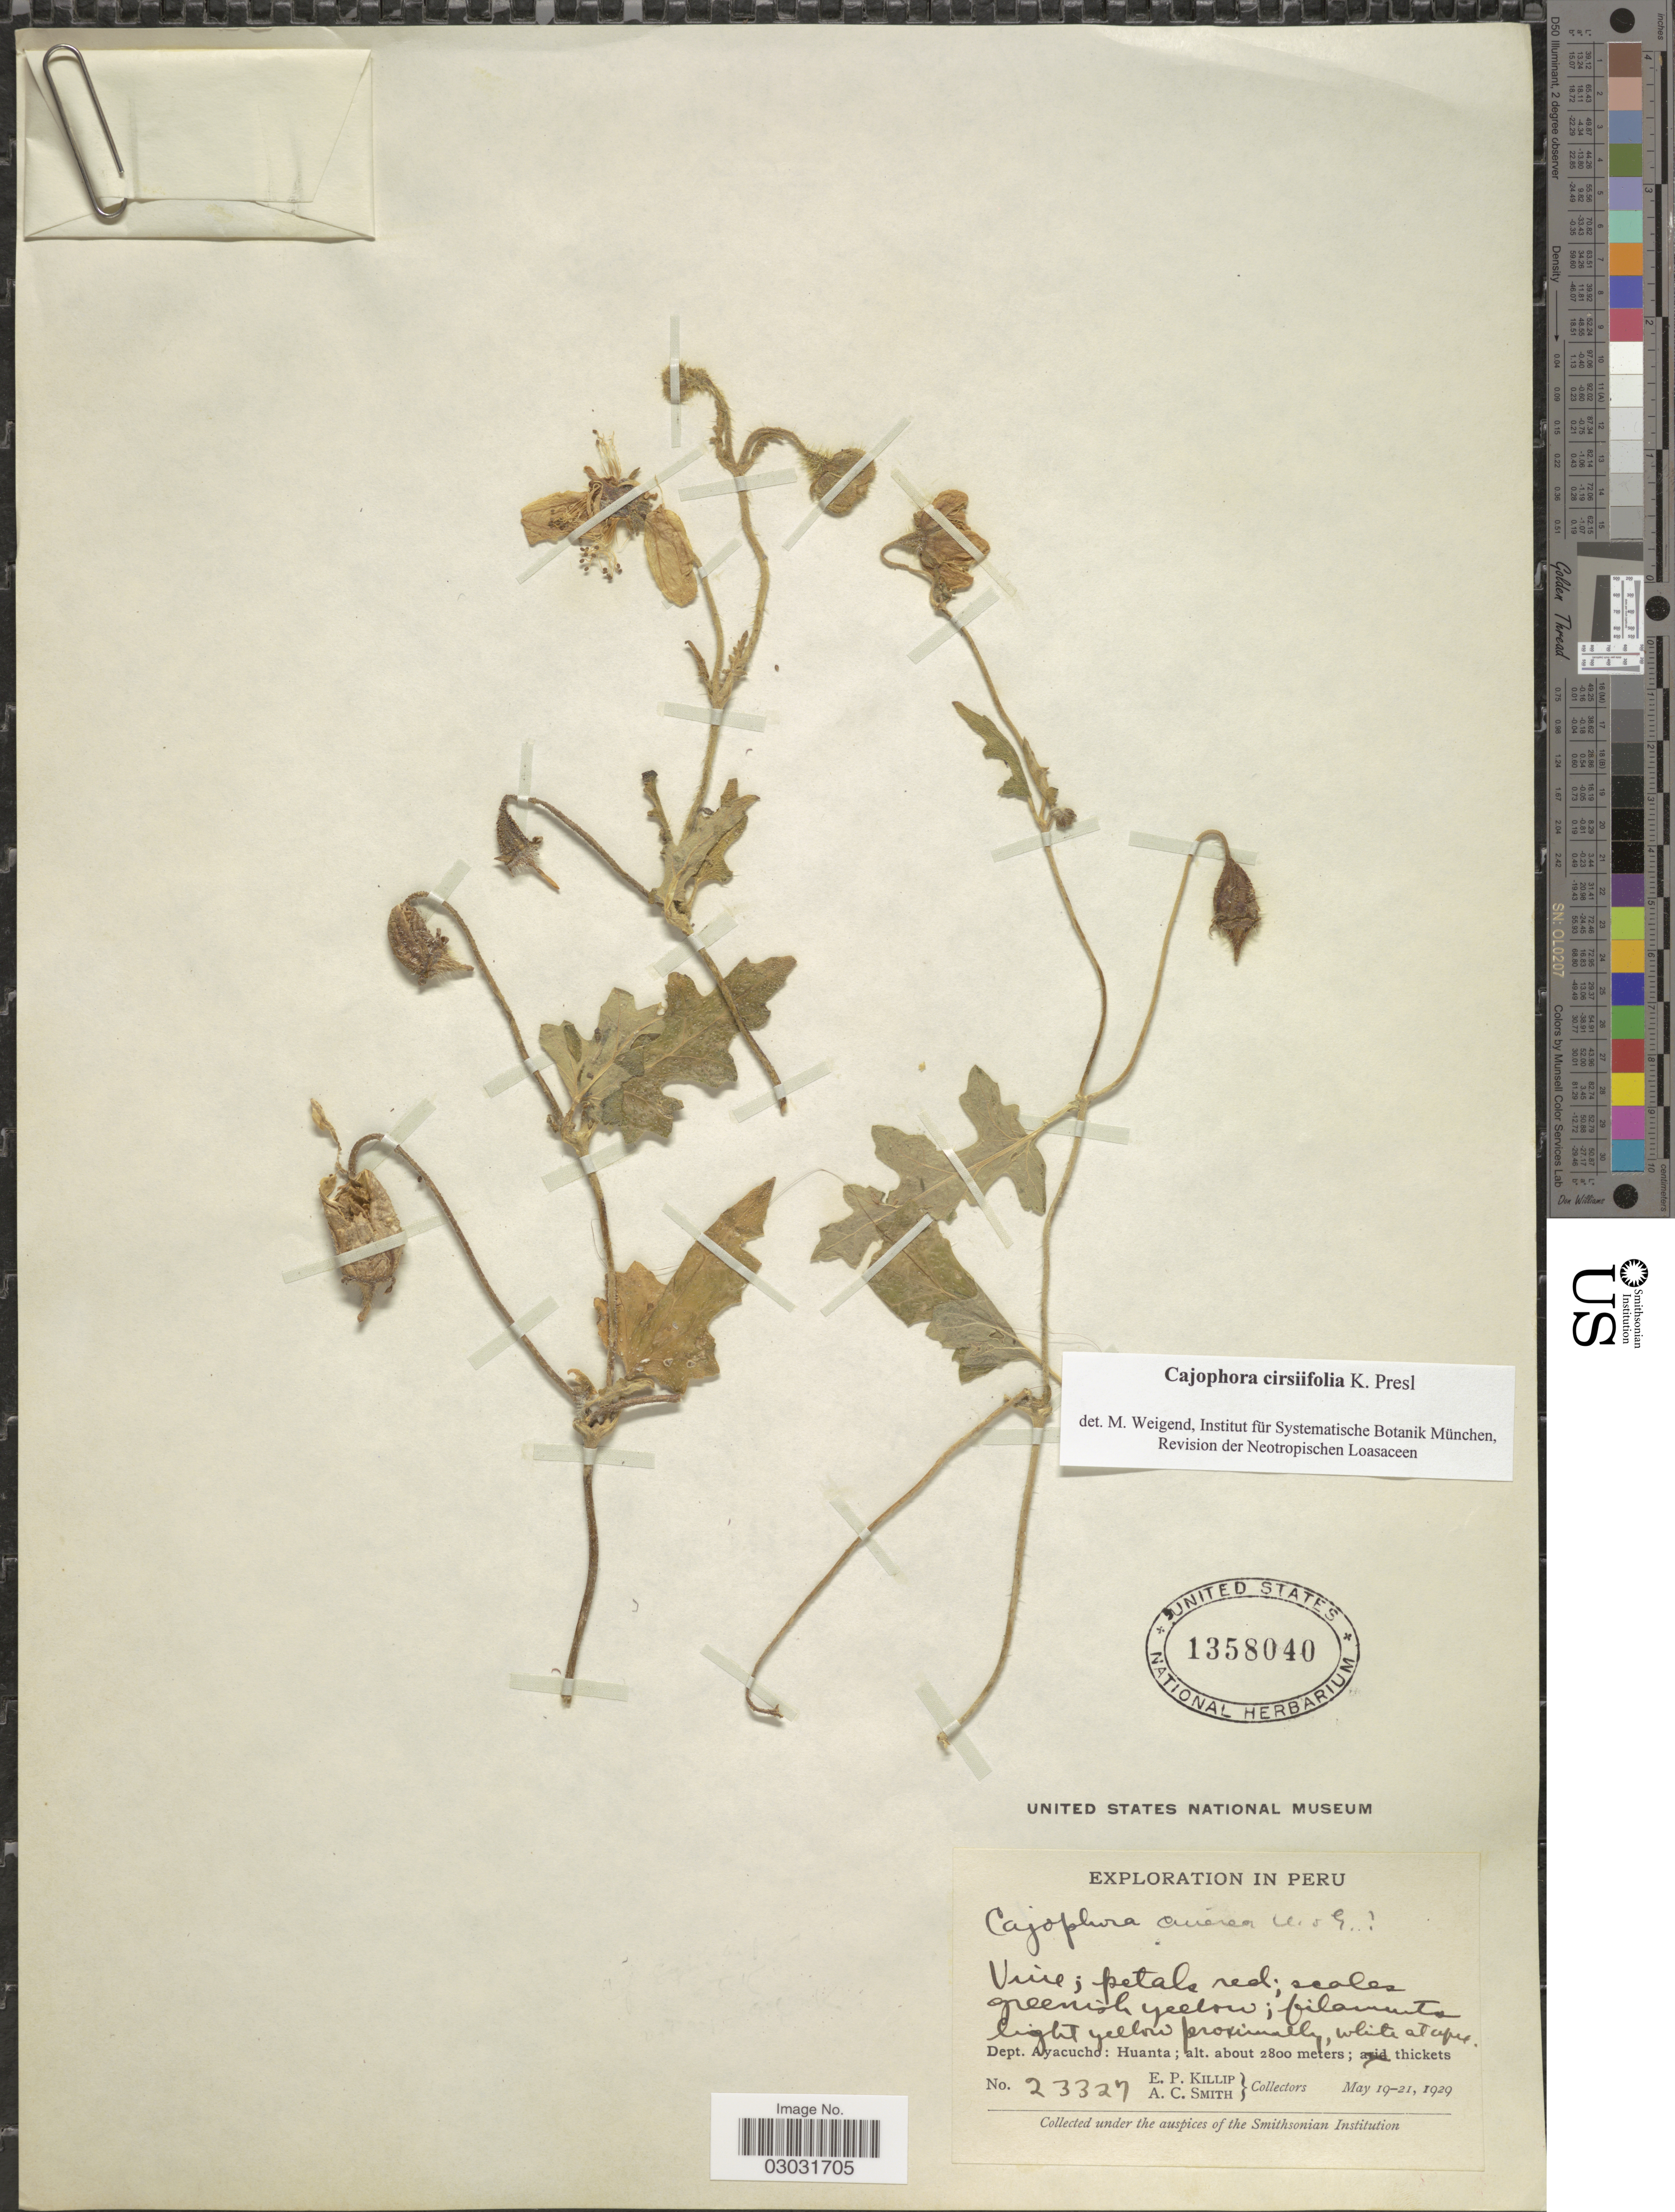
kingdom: Plantae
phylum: Tracheophyta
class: Magnoliopsida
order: Cornales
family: Loasaceae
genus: Caiophora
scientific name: Caiophora cirsiifolia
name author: C. Presl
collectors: E. P. Killip & A. C. Smith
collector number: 23327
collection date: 1929-05-19/1929-05-21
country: Peru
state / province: Ayacucho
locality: Dept. Ayacucho: Huanta.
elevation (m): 2800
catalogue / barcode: US 1358040